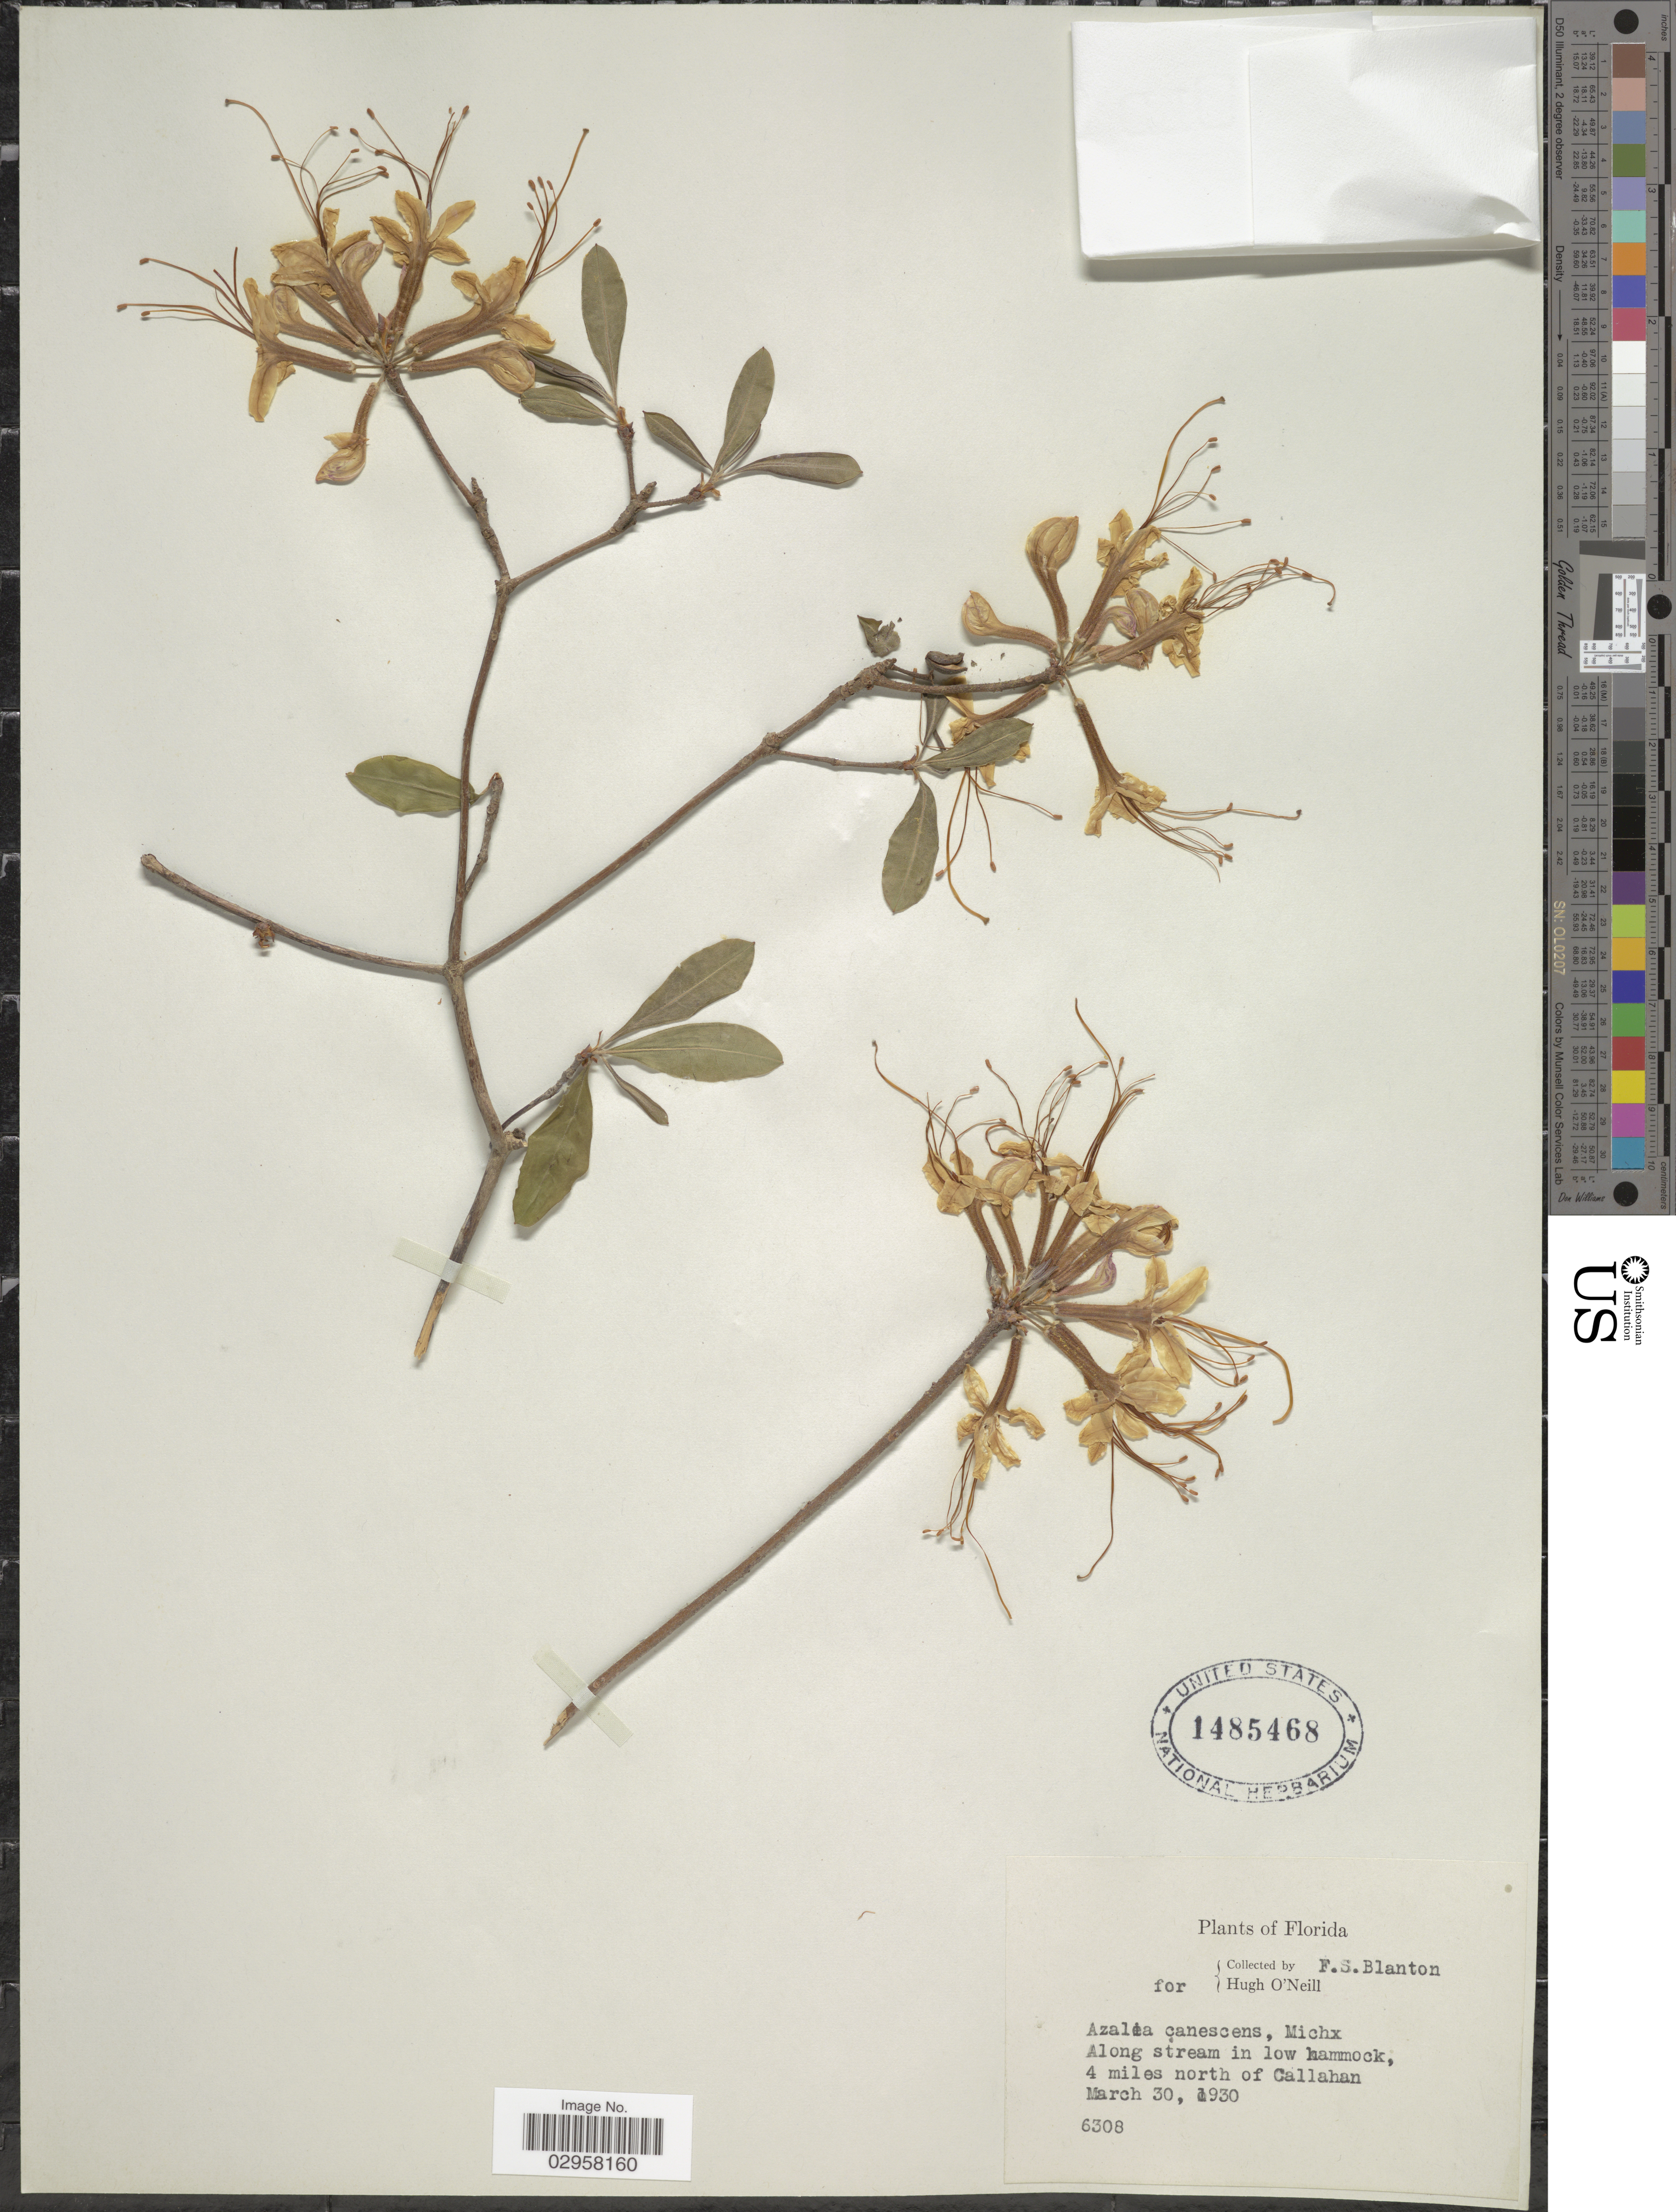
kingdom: Plantae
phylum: Tracheophyta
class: Magnoliopsida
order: Ericales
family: Ericaceae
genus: Rhododendron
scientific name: Rhododendron canescens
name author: (Michx.) Sweet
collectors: H. O'Neill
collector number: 6308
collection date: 1930-03-30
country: United States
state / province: Florida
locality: Along stream in low hammock, 4 miles north of Callahan.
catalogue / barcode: US 1485468